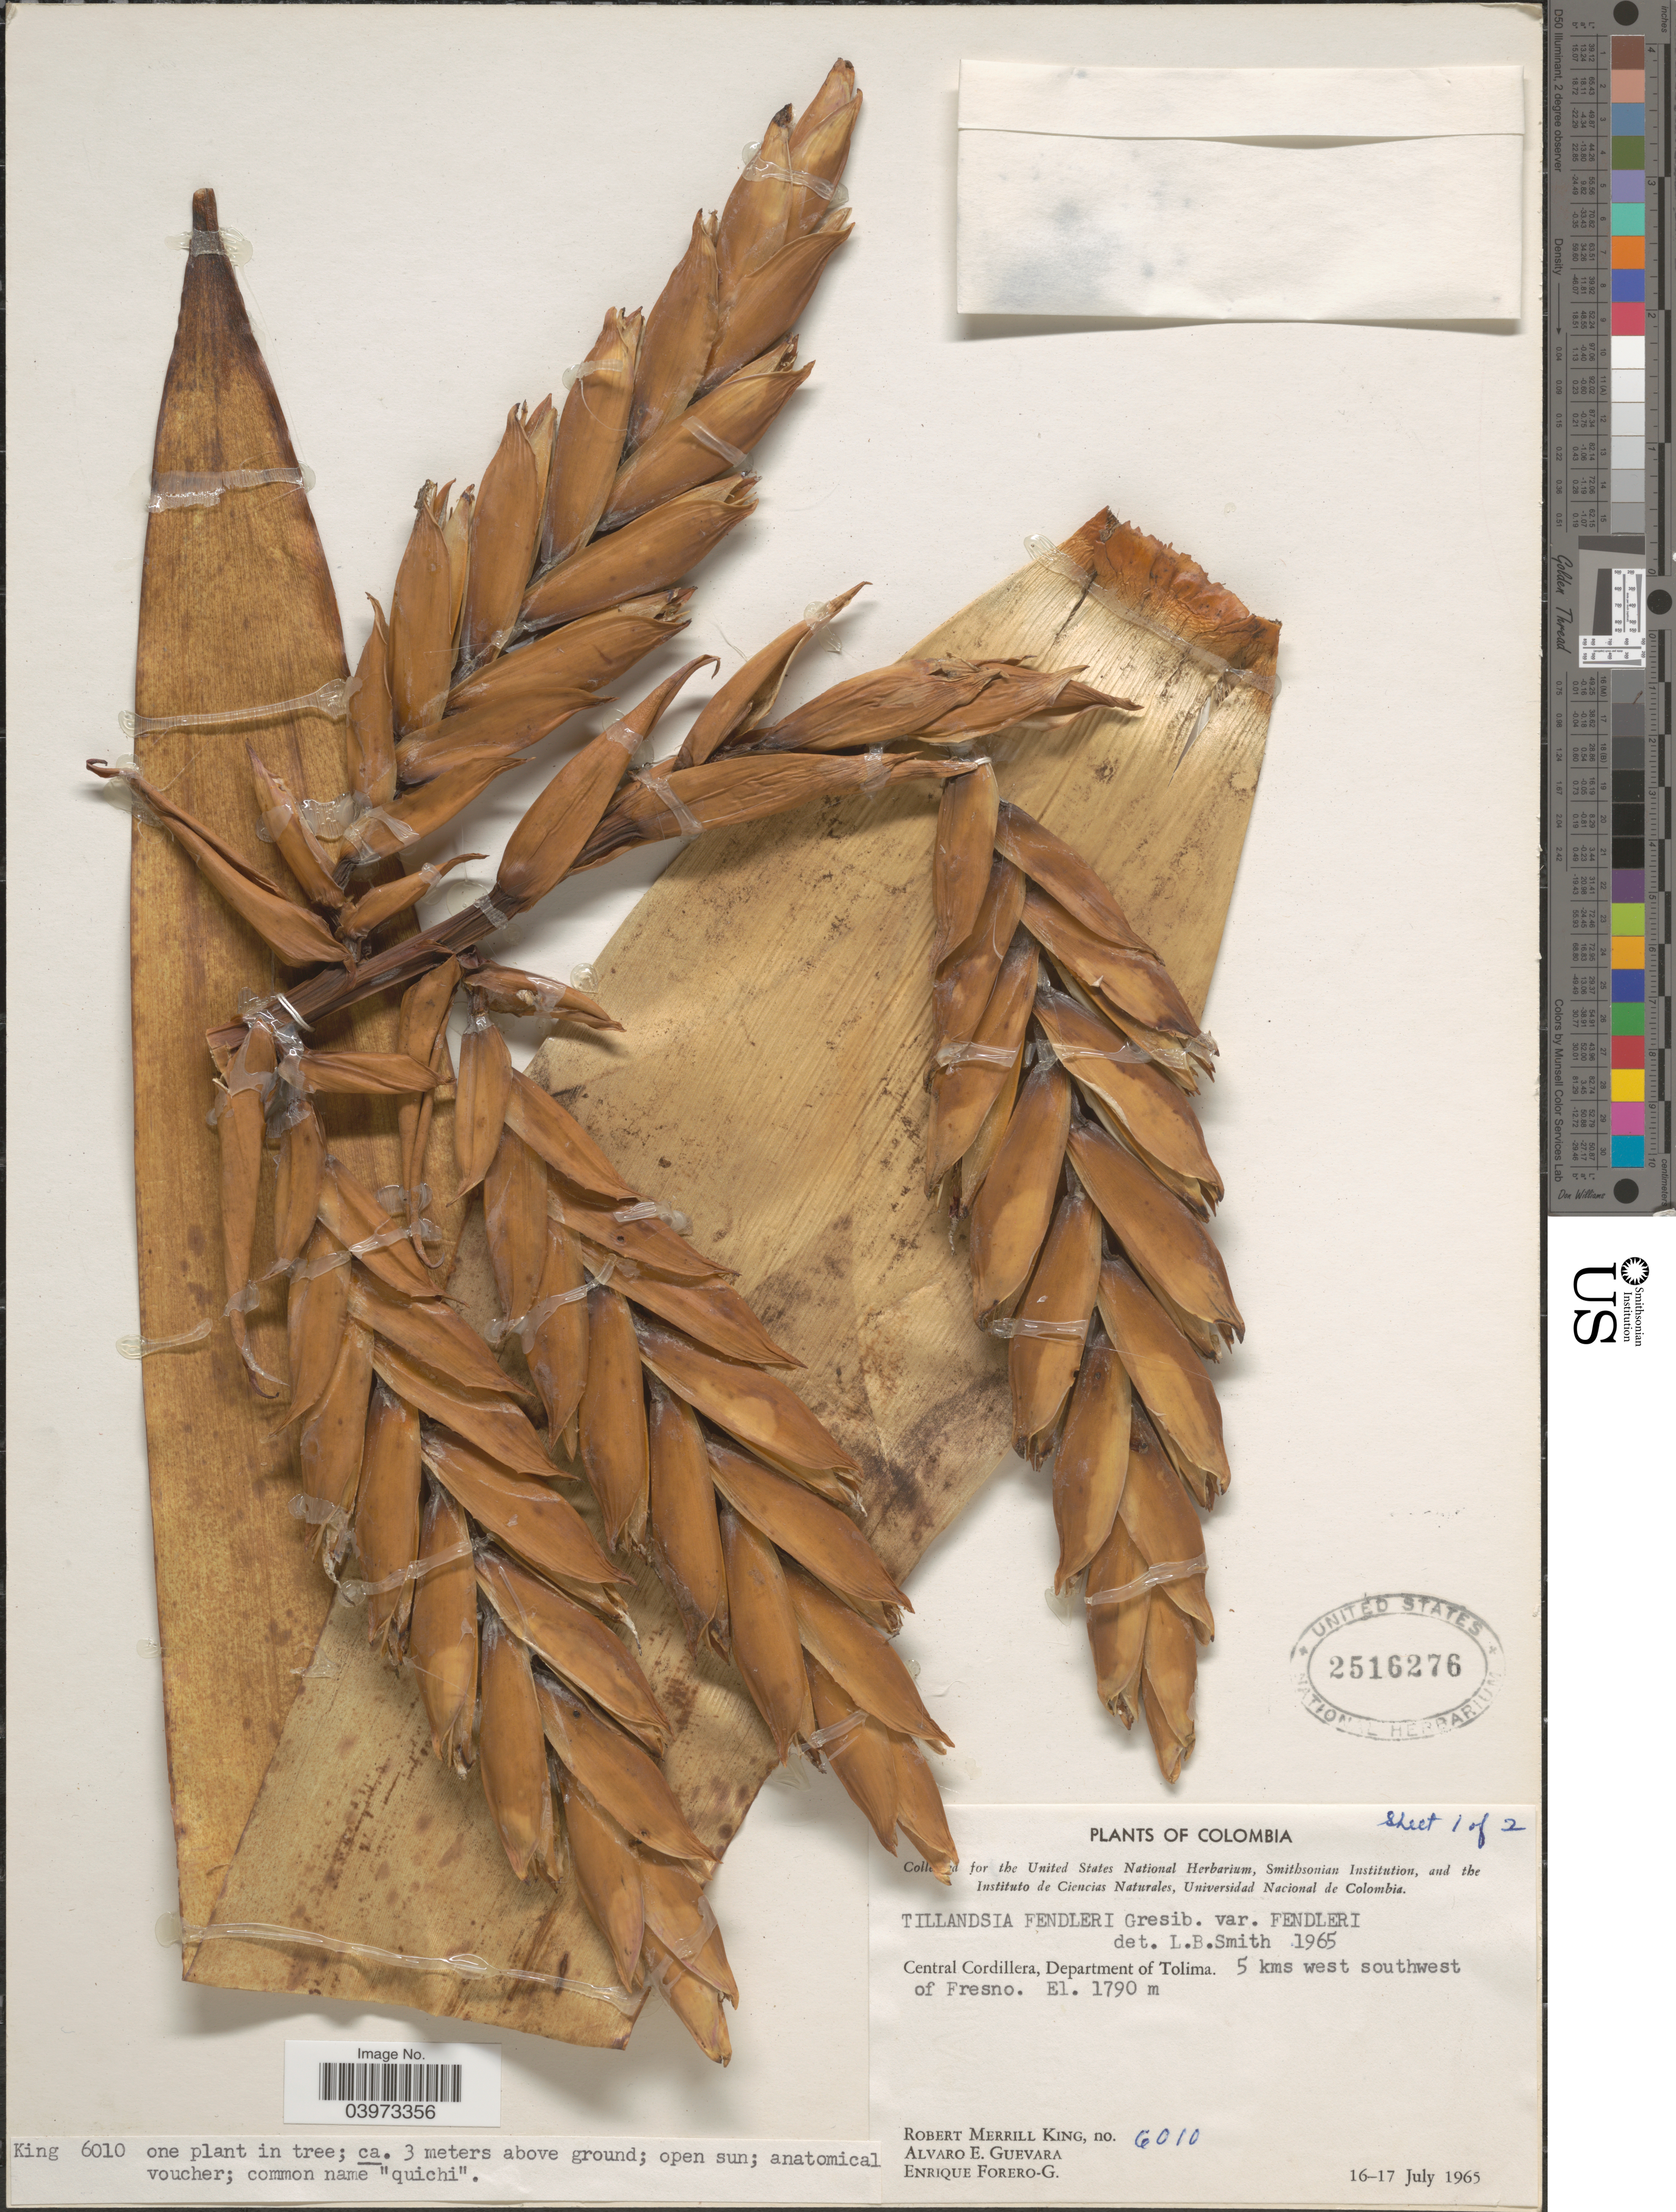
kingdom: Plantae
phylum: Tracheophyta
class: Liliopsida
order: Poales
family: Bromeliaceae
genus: Tillandsia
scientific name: Tillandsia fendleri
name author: Griseb.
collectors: R. M. King, A. E. Guevara & E. Forero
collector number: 6010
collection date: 1965-07-16/1965-07-17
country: Colombia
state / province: Tolima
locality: Central Cordillera, Department of Tolima. 5 kms west southwest of Fresno.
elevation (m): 1790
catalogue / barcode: US 2516276